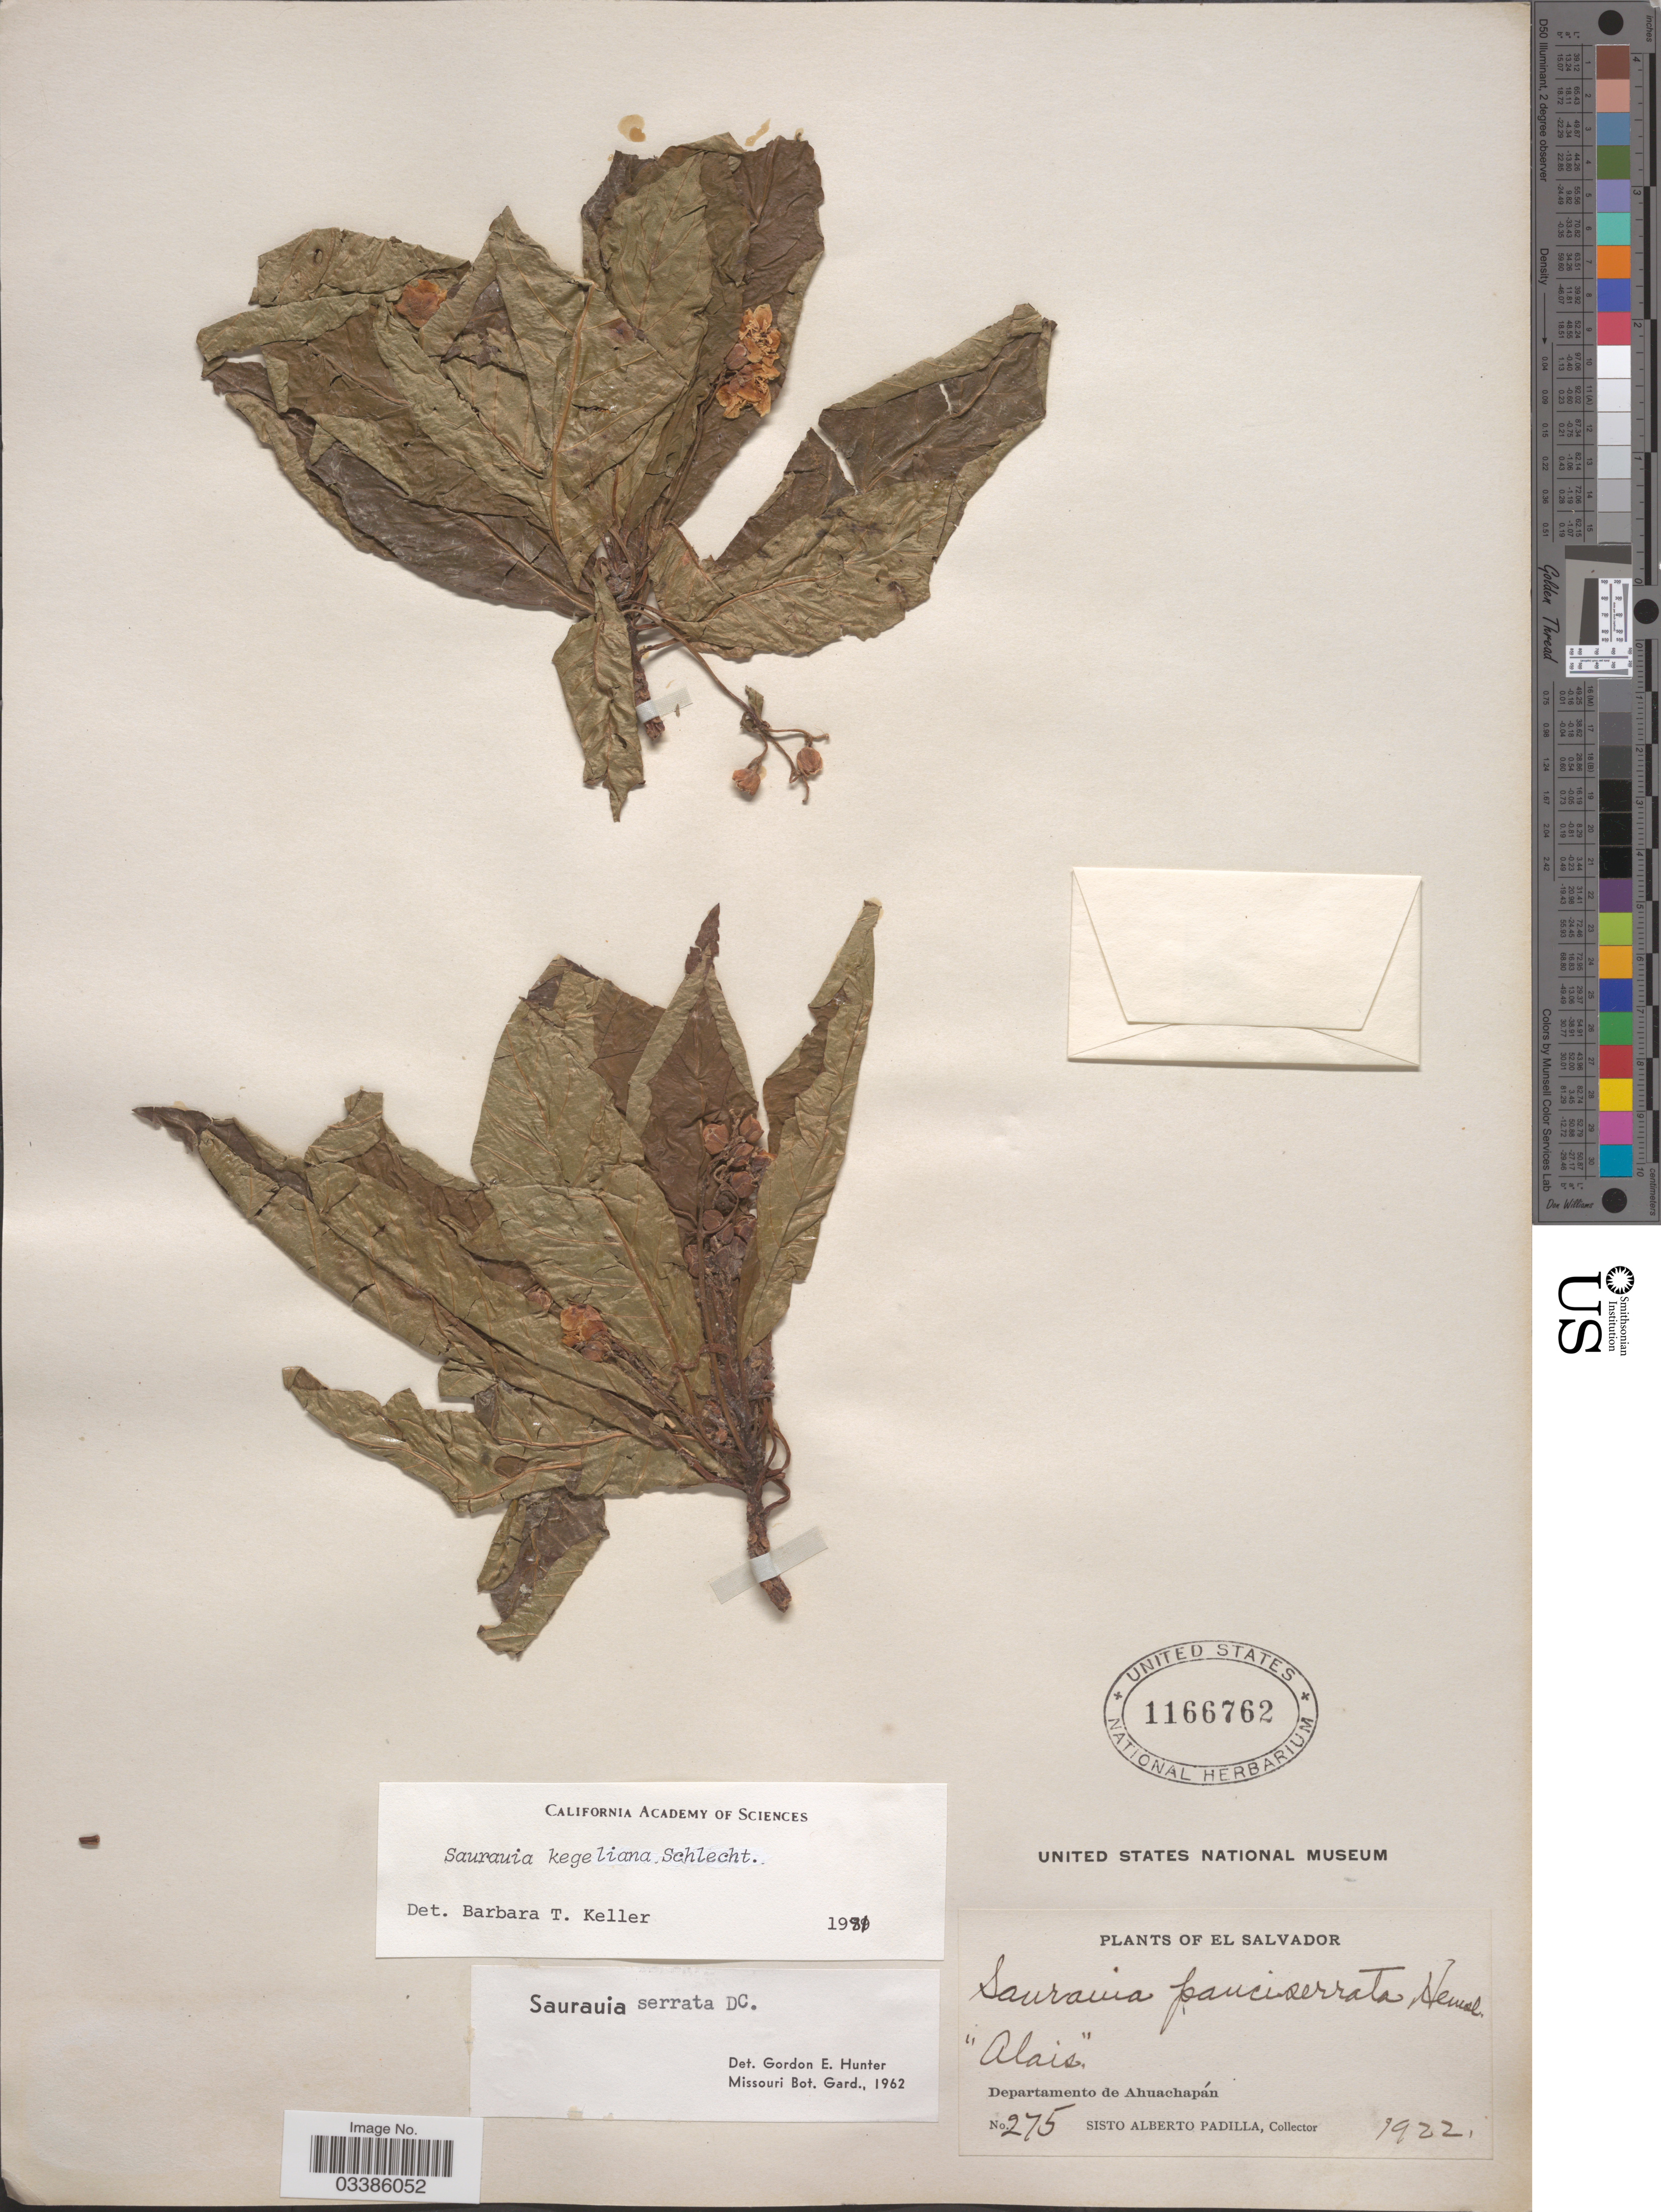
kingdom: Plantae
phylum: Tracheophyta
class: Magnoliopsida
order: Ericales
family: Actinidiaceae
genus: Saurauia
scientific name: Saurauia kegeliana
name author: Schltdl.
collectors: S. A. Padilla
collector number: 275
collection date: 1922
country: El Salvador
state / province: Ahuachapan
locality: Departamento de Ahuachapán.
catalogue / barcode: US 1166762